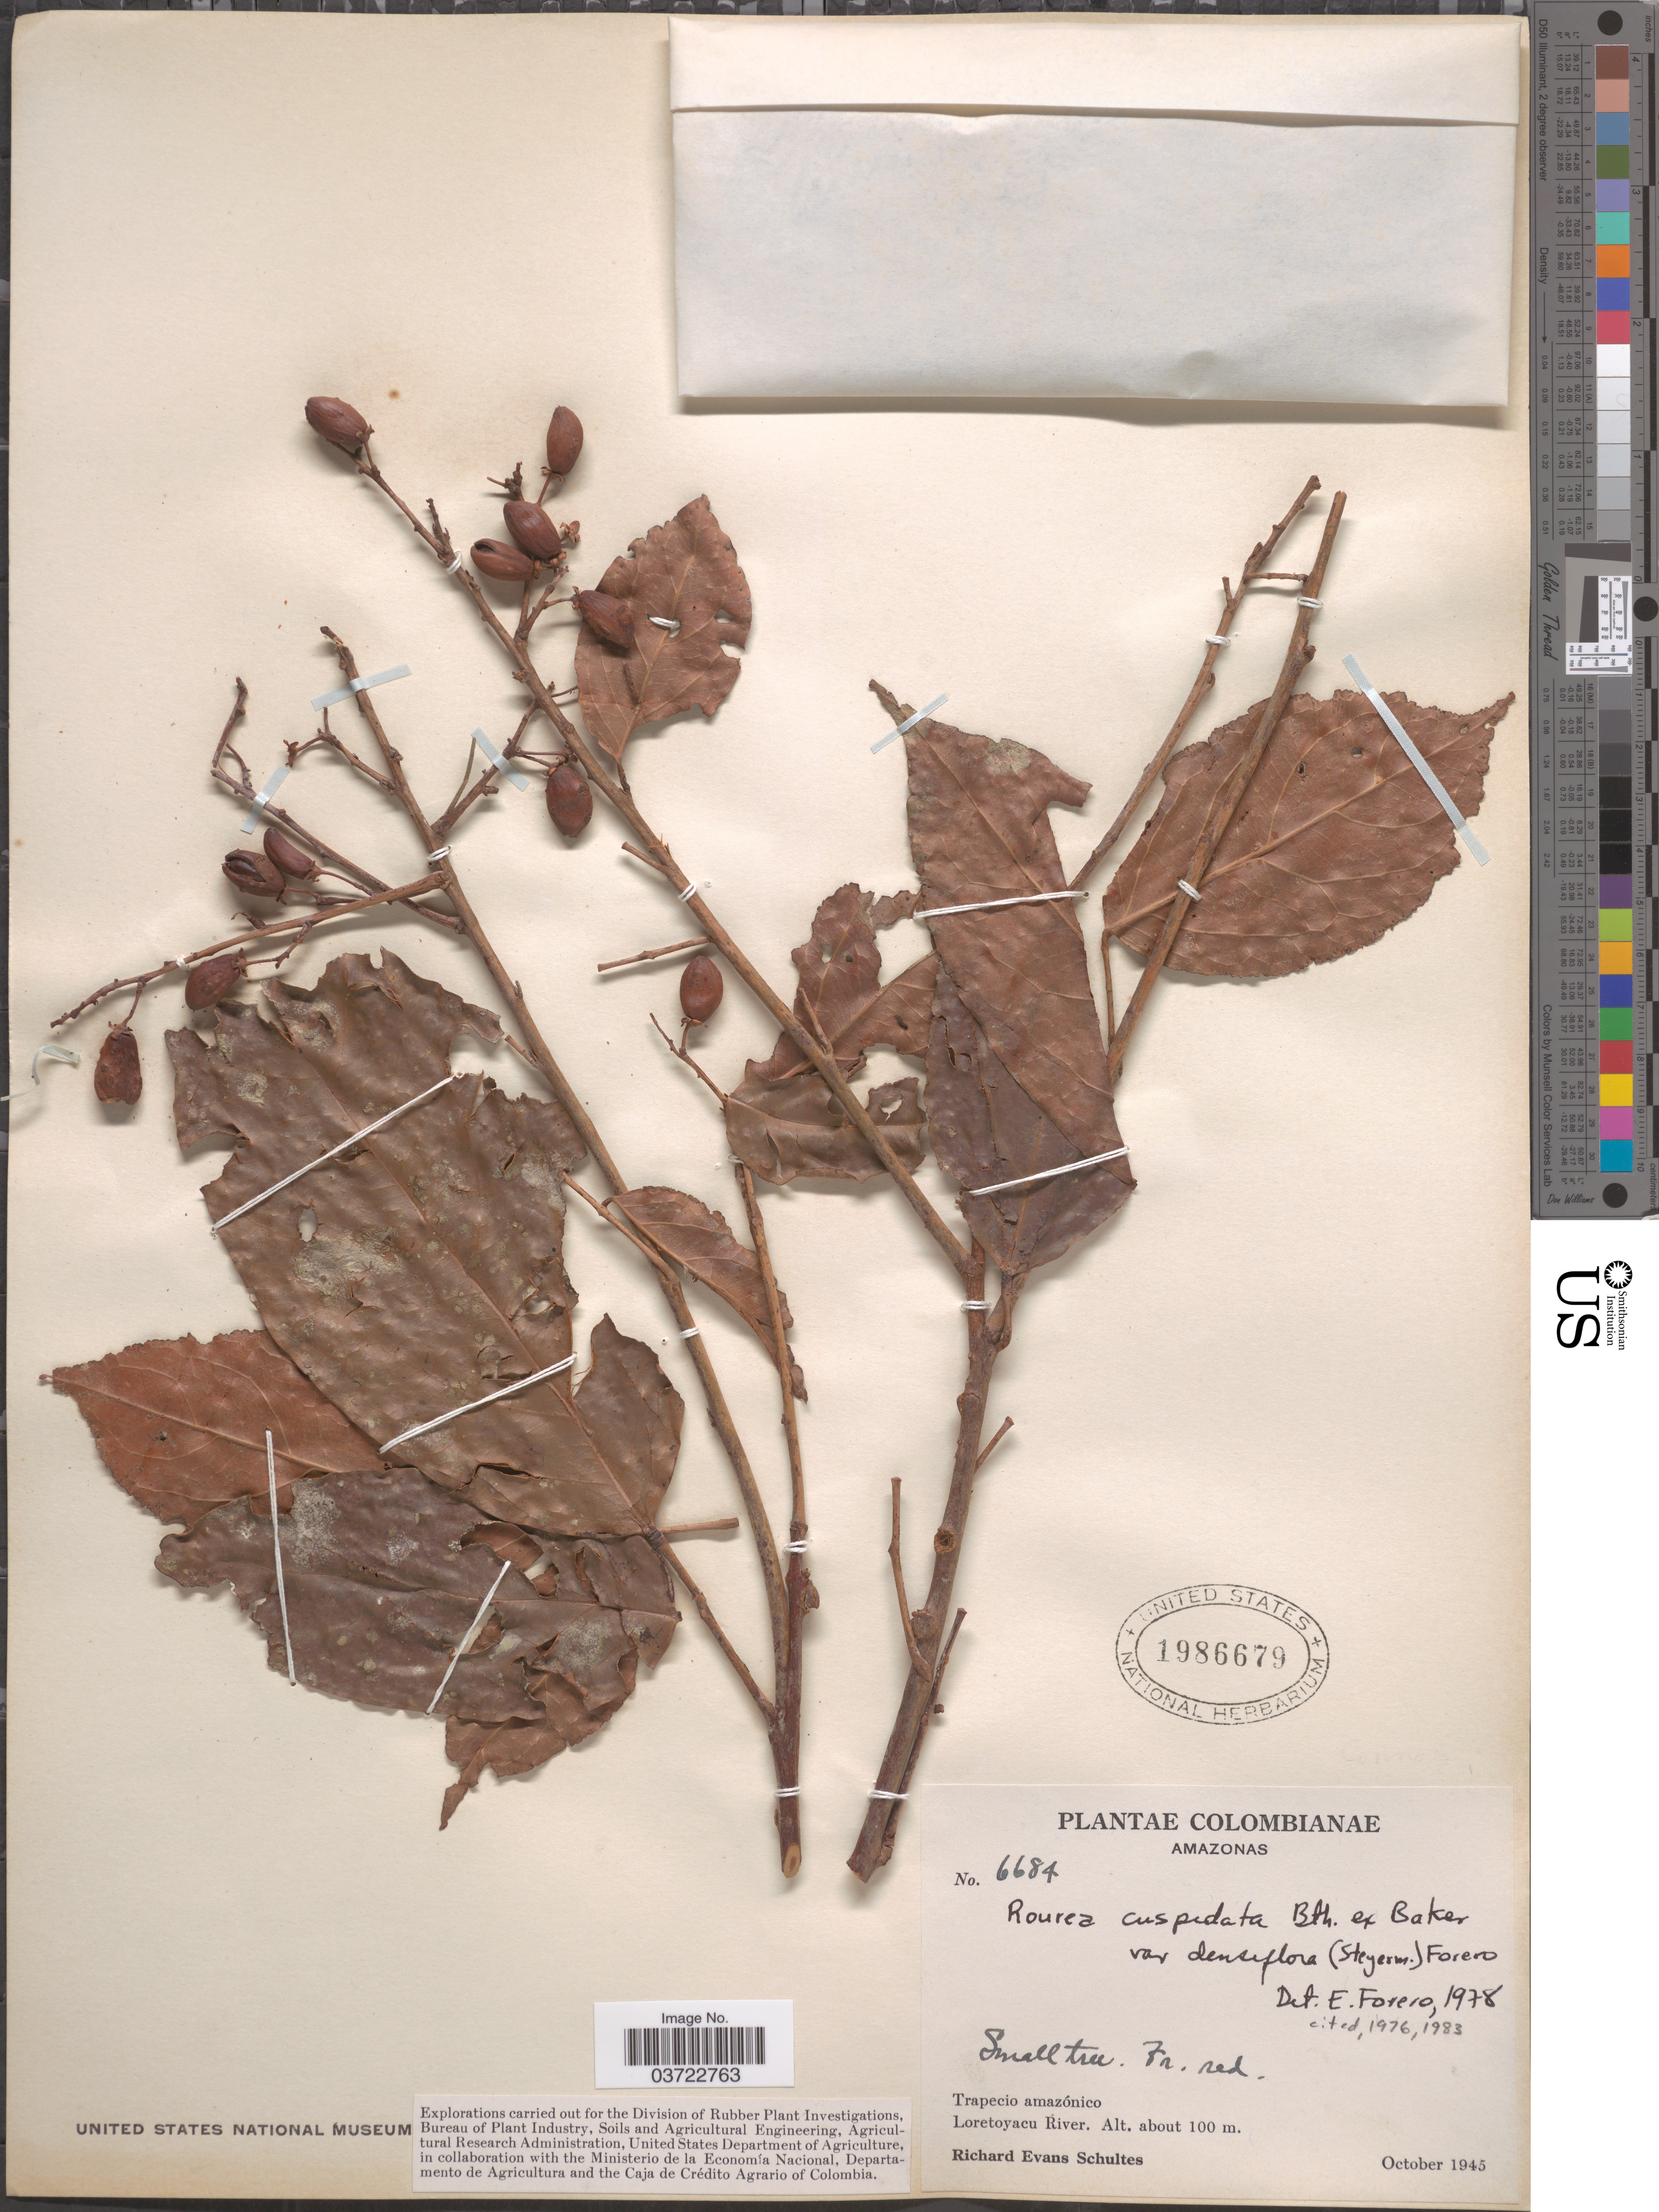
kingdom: Plantae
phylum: Tracheophyta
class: Magnoliopsida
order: Oxalidales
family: Connaraceae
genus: Rourea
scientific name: Rourea cuspidata var. densiflora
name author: (Steyerm.) Forero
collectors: R. E. Schultes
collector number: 6684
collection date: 1945-10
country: Colombia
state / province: Amazônas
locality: Trapecio amazónico. Loretoyacu River.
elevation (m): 100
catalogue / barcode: US 1986679